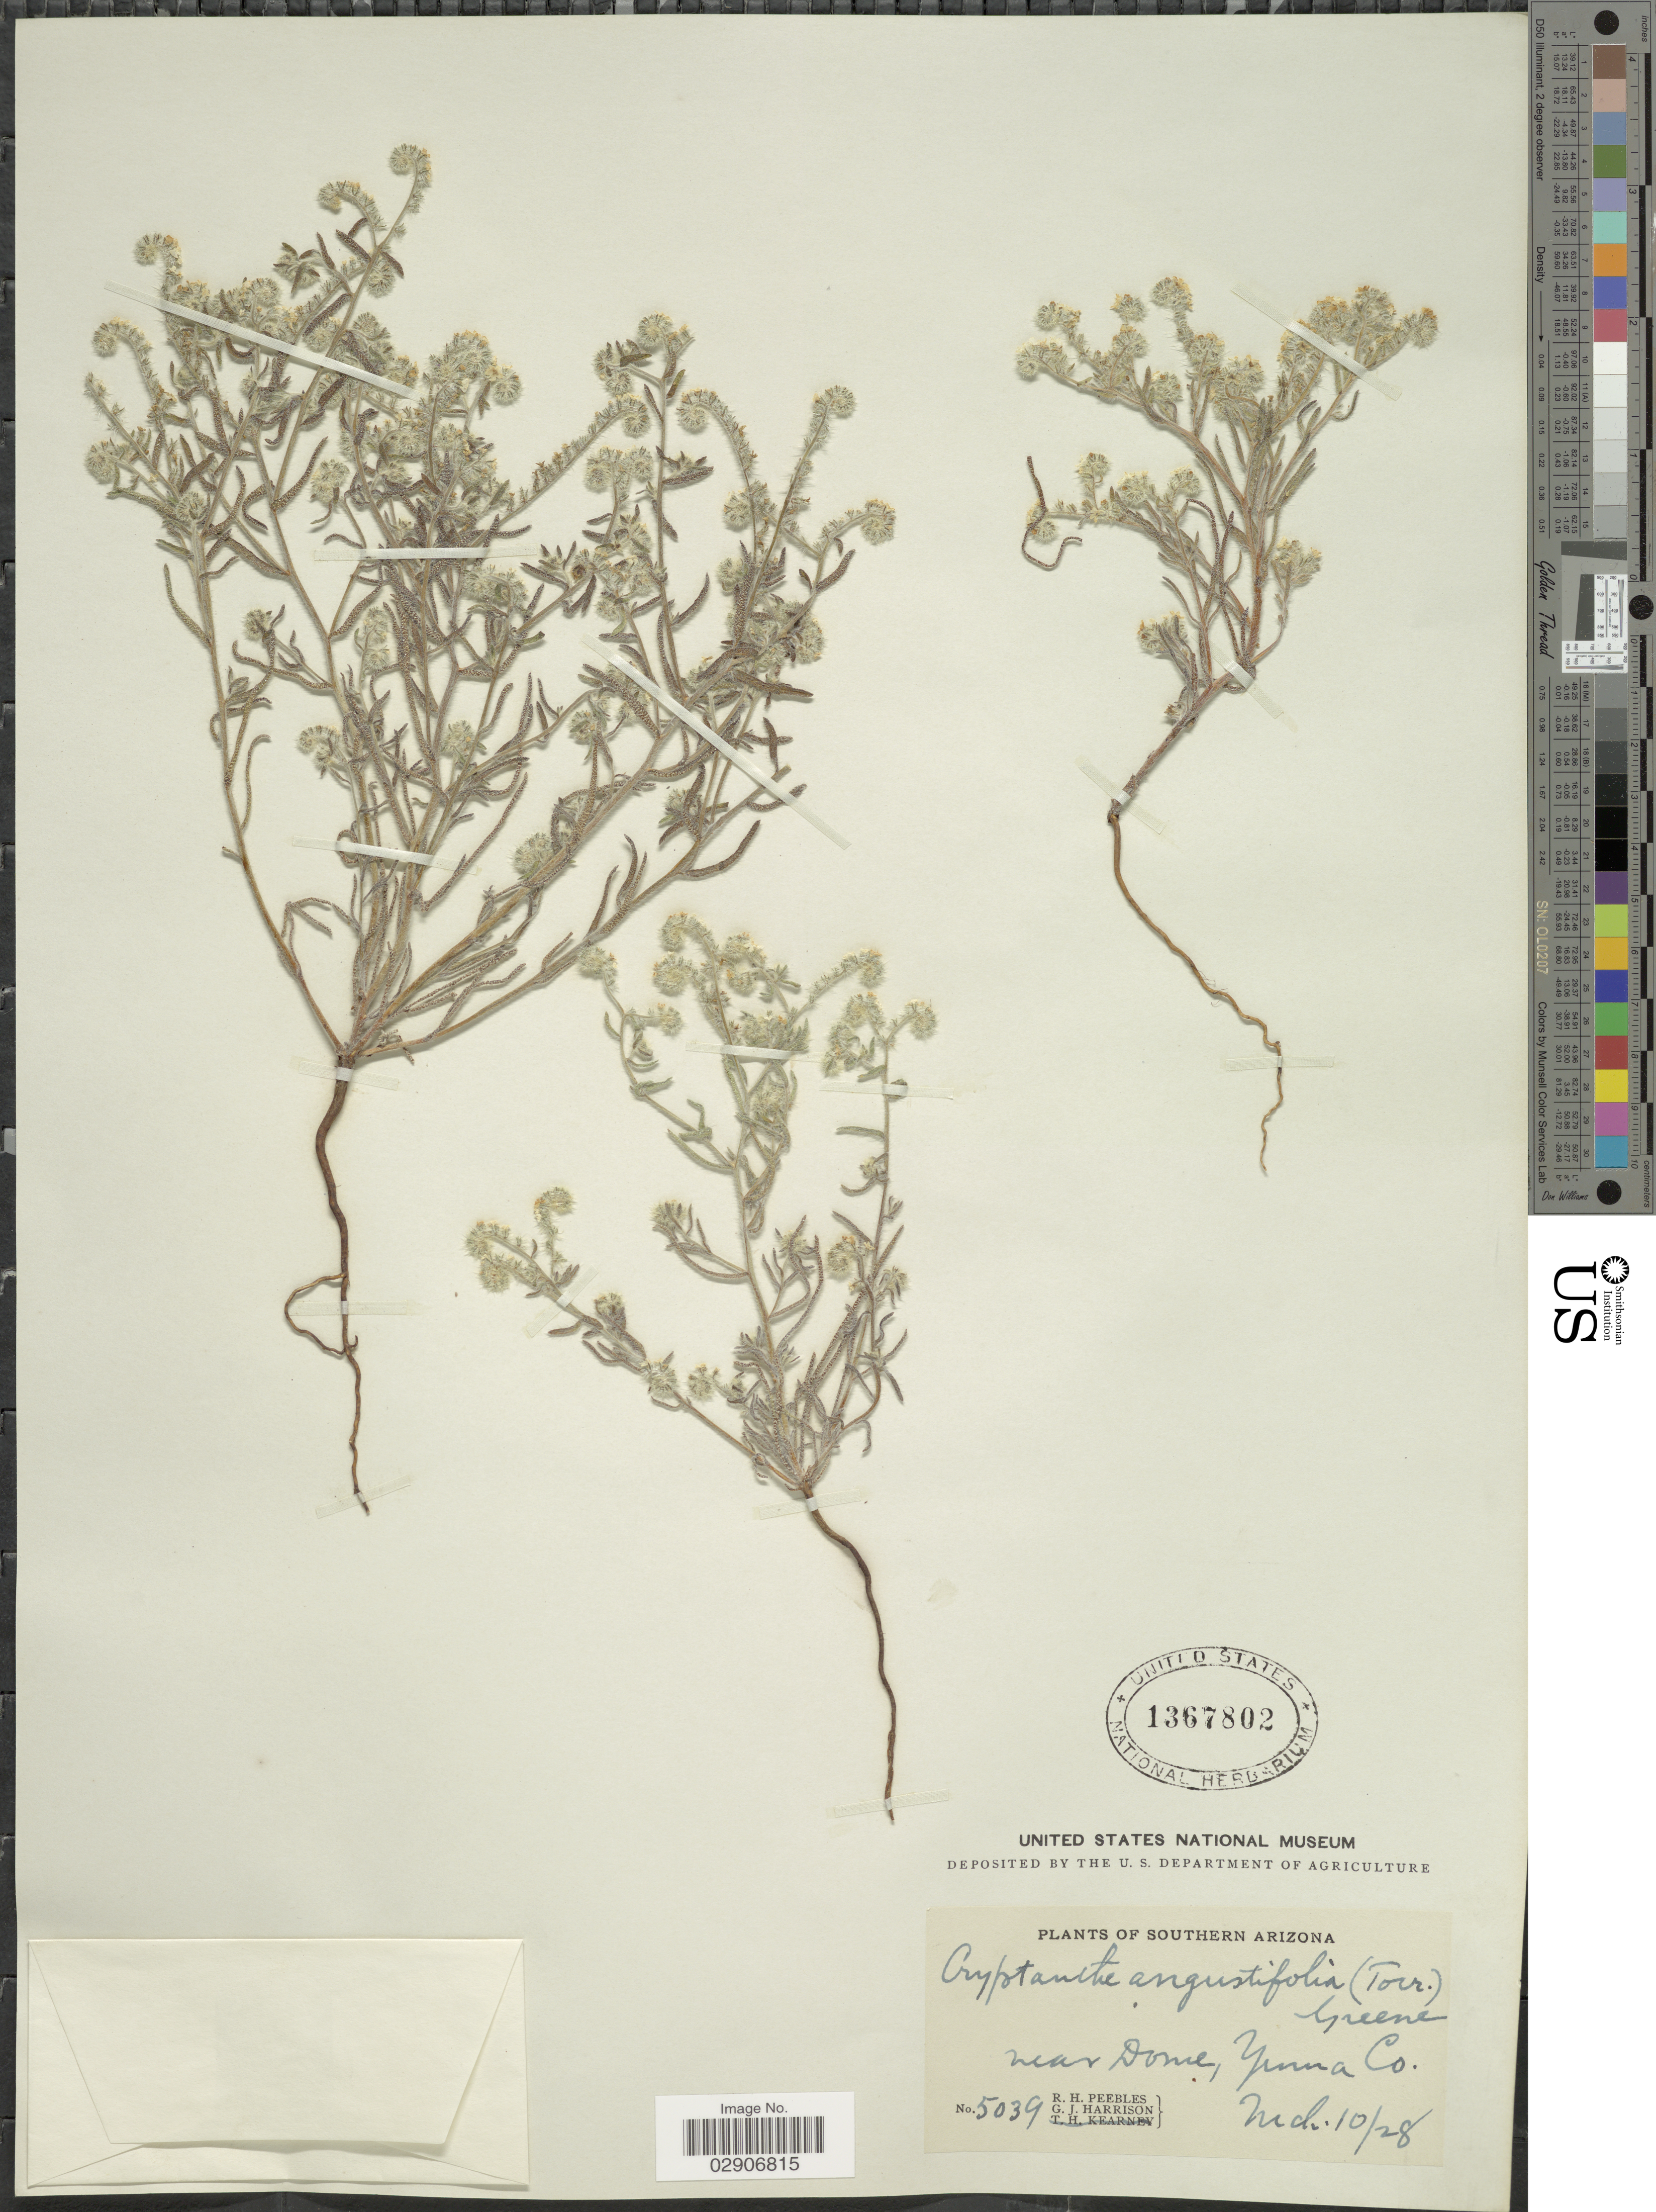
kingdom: Plantae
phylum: Tracheophyta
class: Magnoliopsida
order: Boraginales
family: Boraginaceae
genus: Cryptantha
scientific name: Cryptantha angustifolia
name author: (Torr.) Greene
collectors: R. H. Peebles & G. J. Harrison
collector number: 5039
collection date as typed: Transcribed d/m/y: 10/3/28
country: United States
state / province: Arizona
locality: Southern Arizona. Near Dome, Yuma Co.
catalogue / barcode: US 1367802